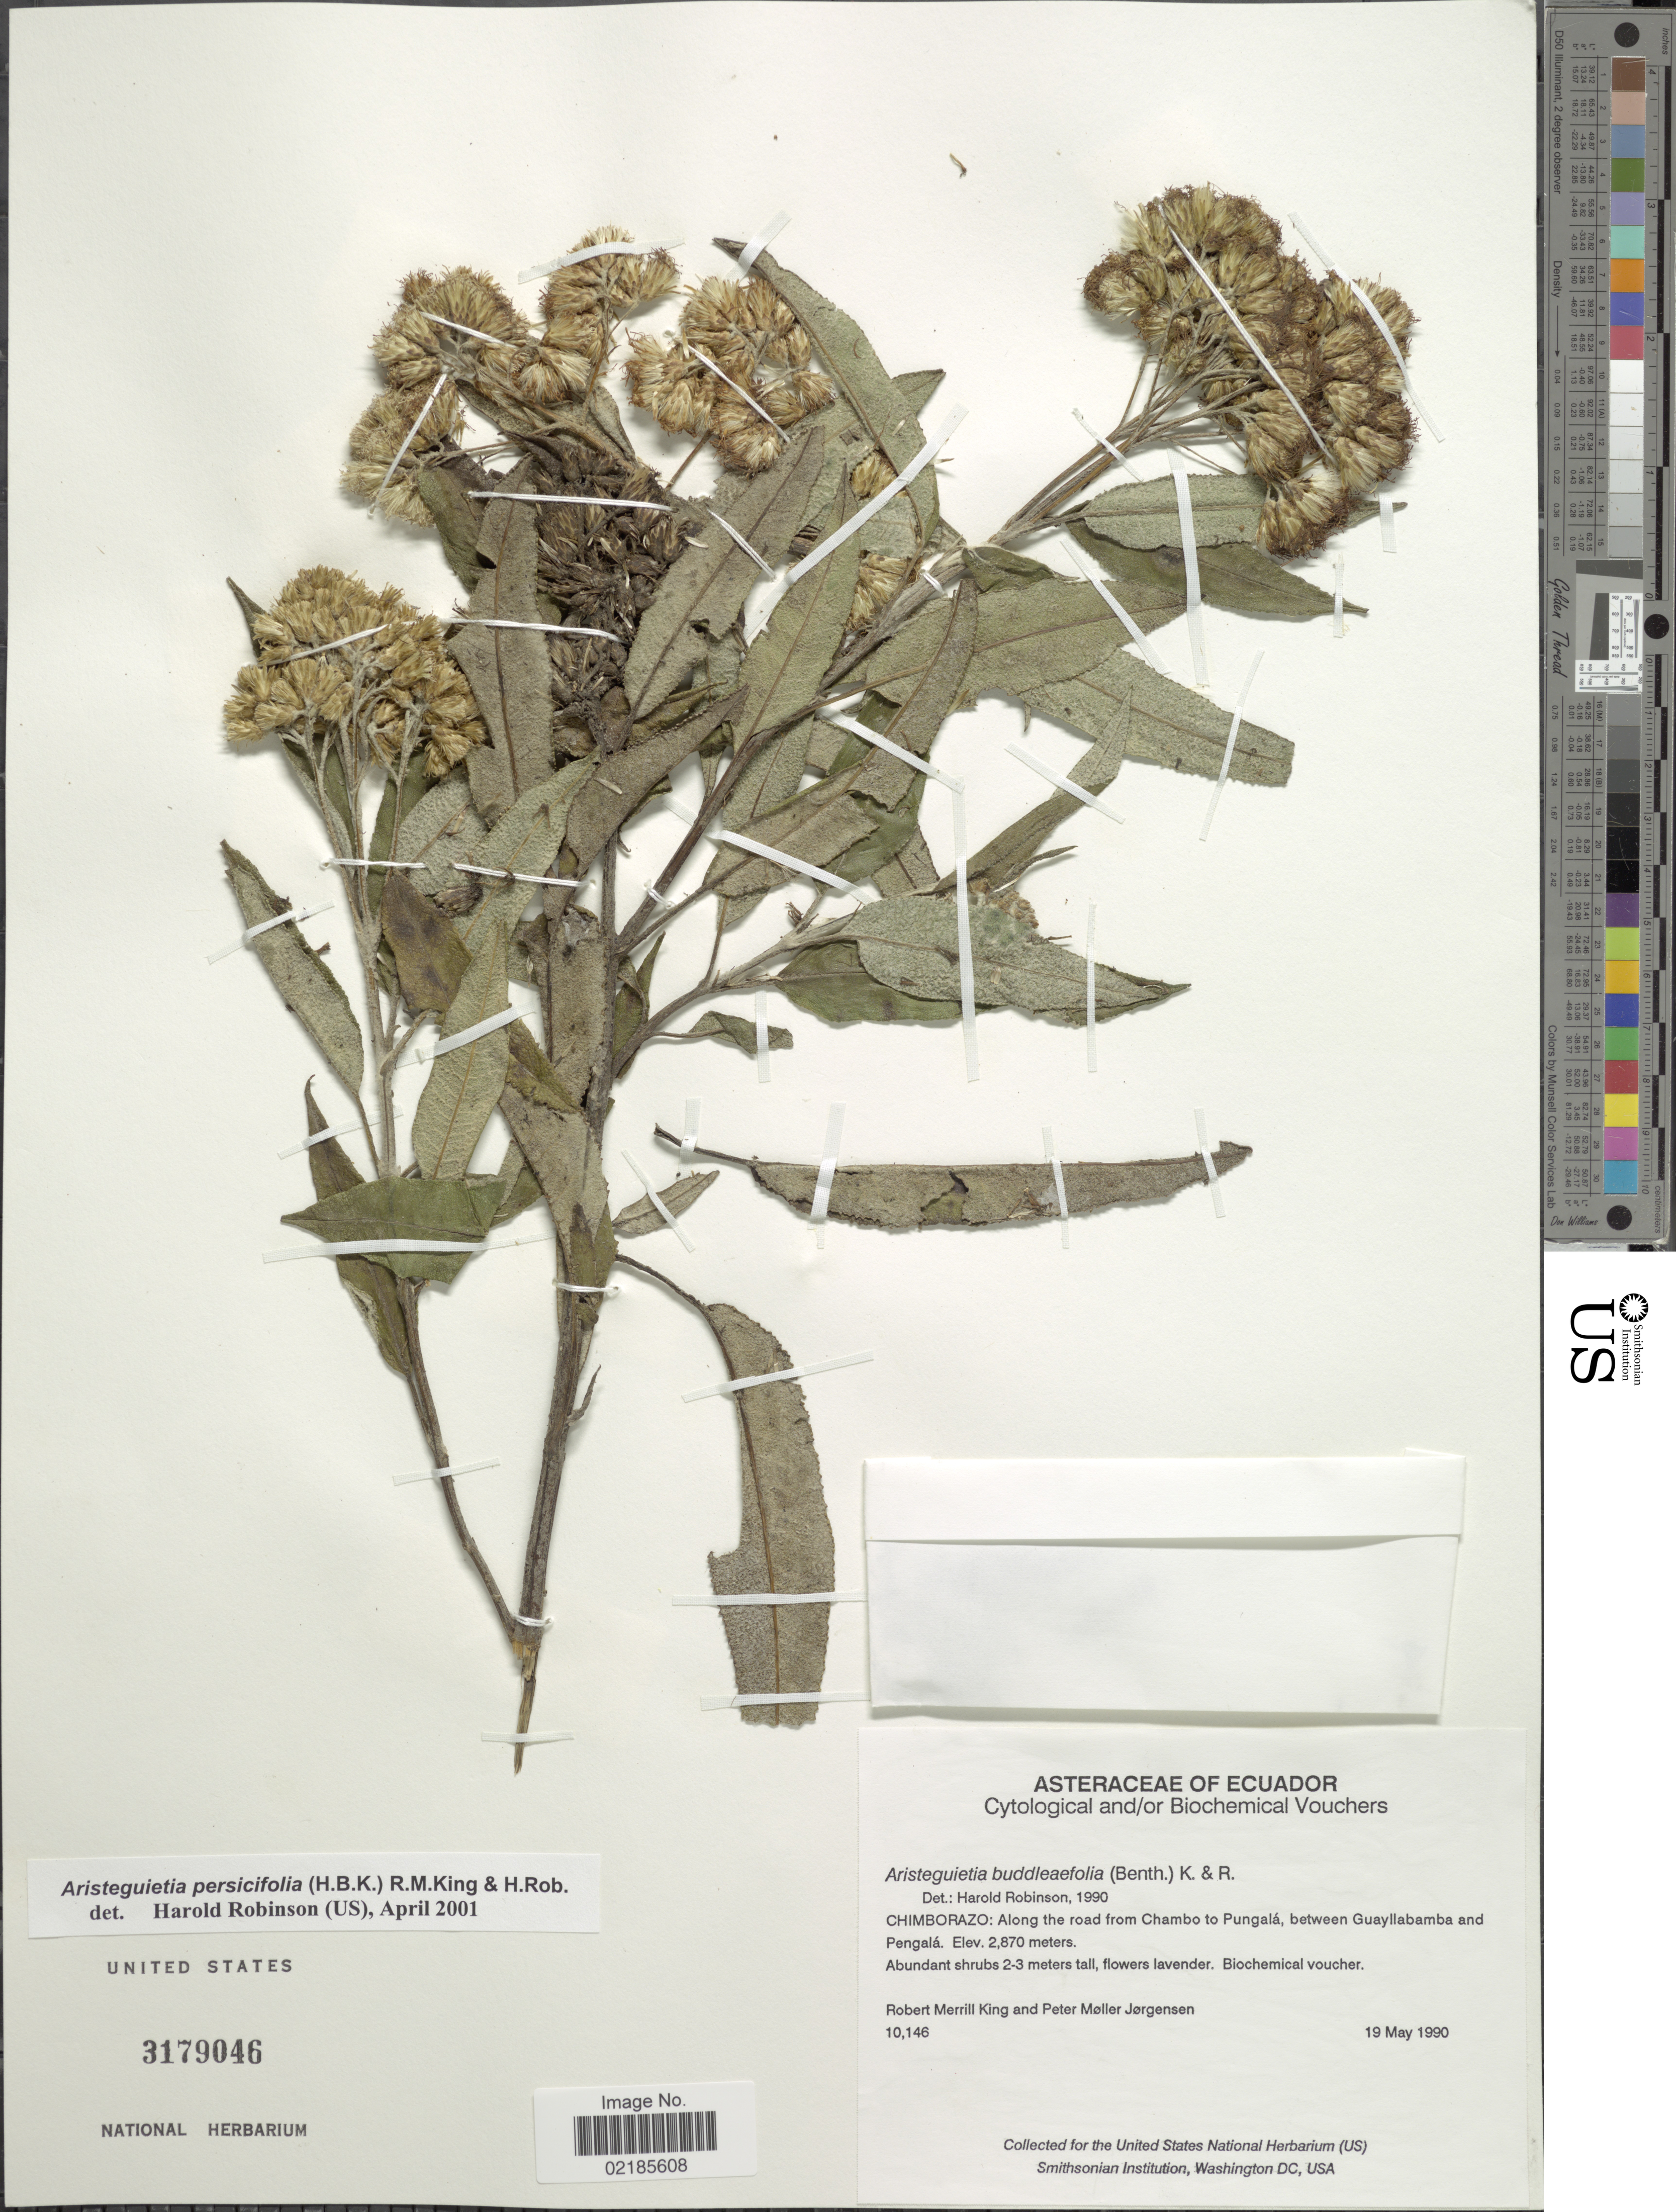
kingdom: Plantae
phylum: Tracheophyta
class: Magnoliopsida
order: Asterales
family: Asteraceae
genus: Aristeguietia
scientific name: Aristeguietia persicifolia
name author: (Kunth) R.M. King & H. Rob.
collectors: R. M. King & P. M. Jørgensen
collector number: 10146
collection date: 1990-05-19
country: Ecuador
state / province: Chimborazo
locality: Along the road from Chambo to Pungala, between Guayllabamba and Pengala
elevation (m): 2870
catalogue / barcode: US 3179046